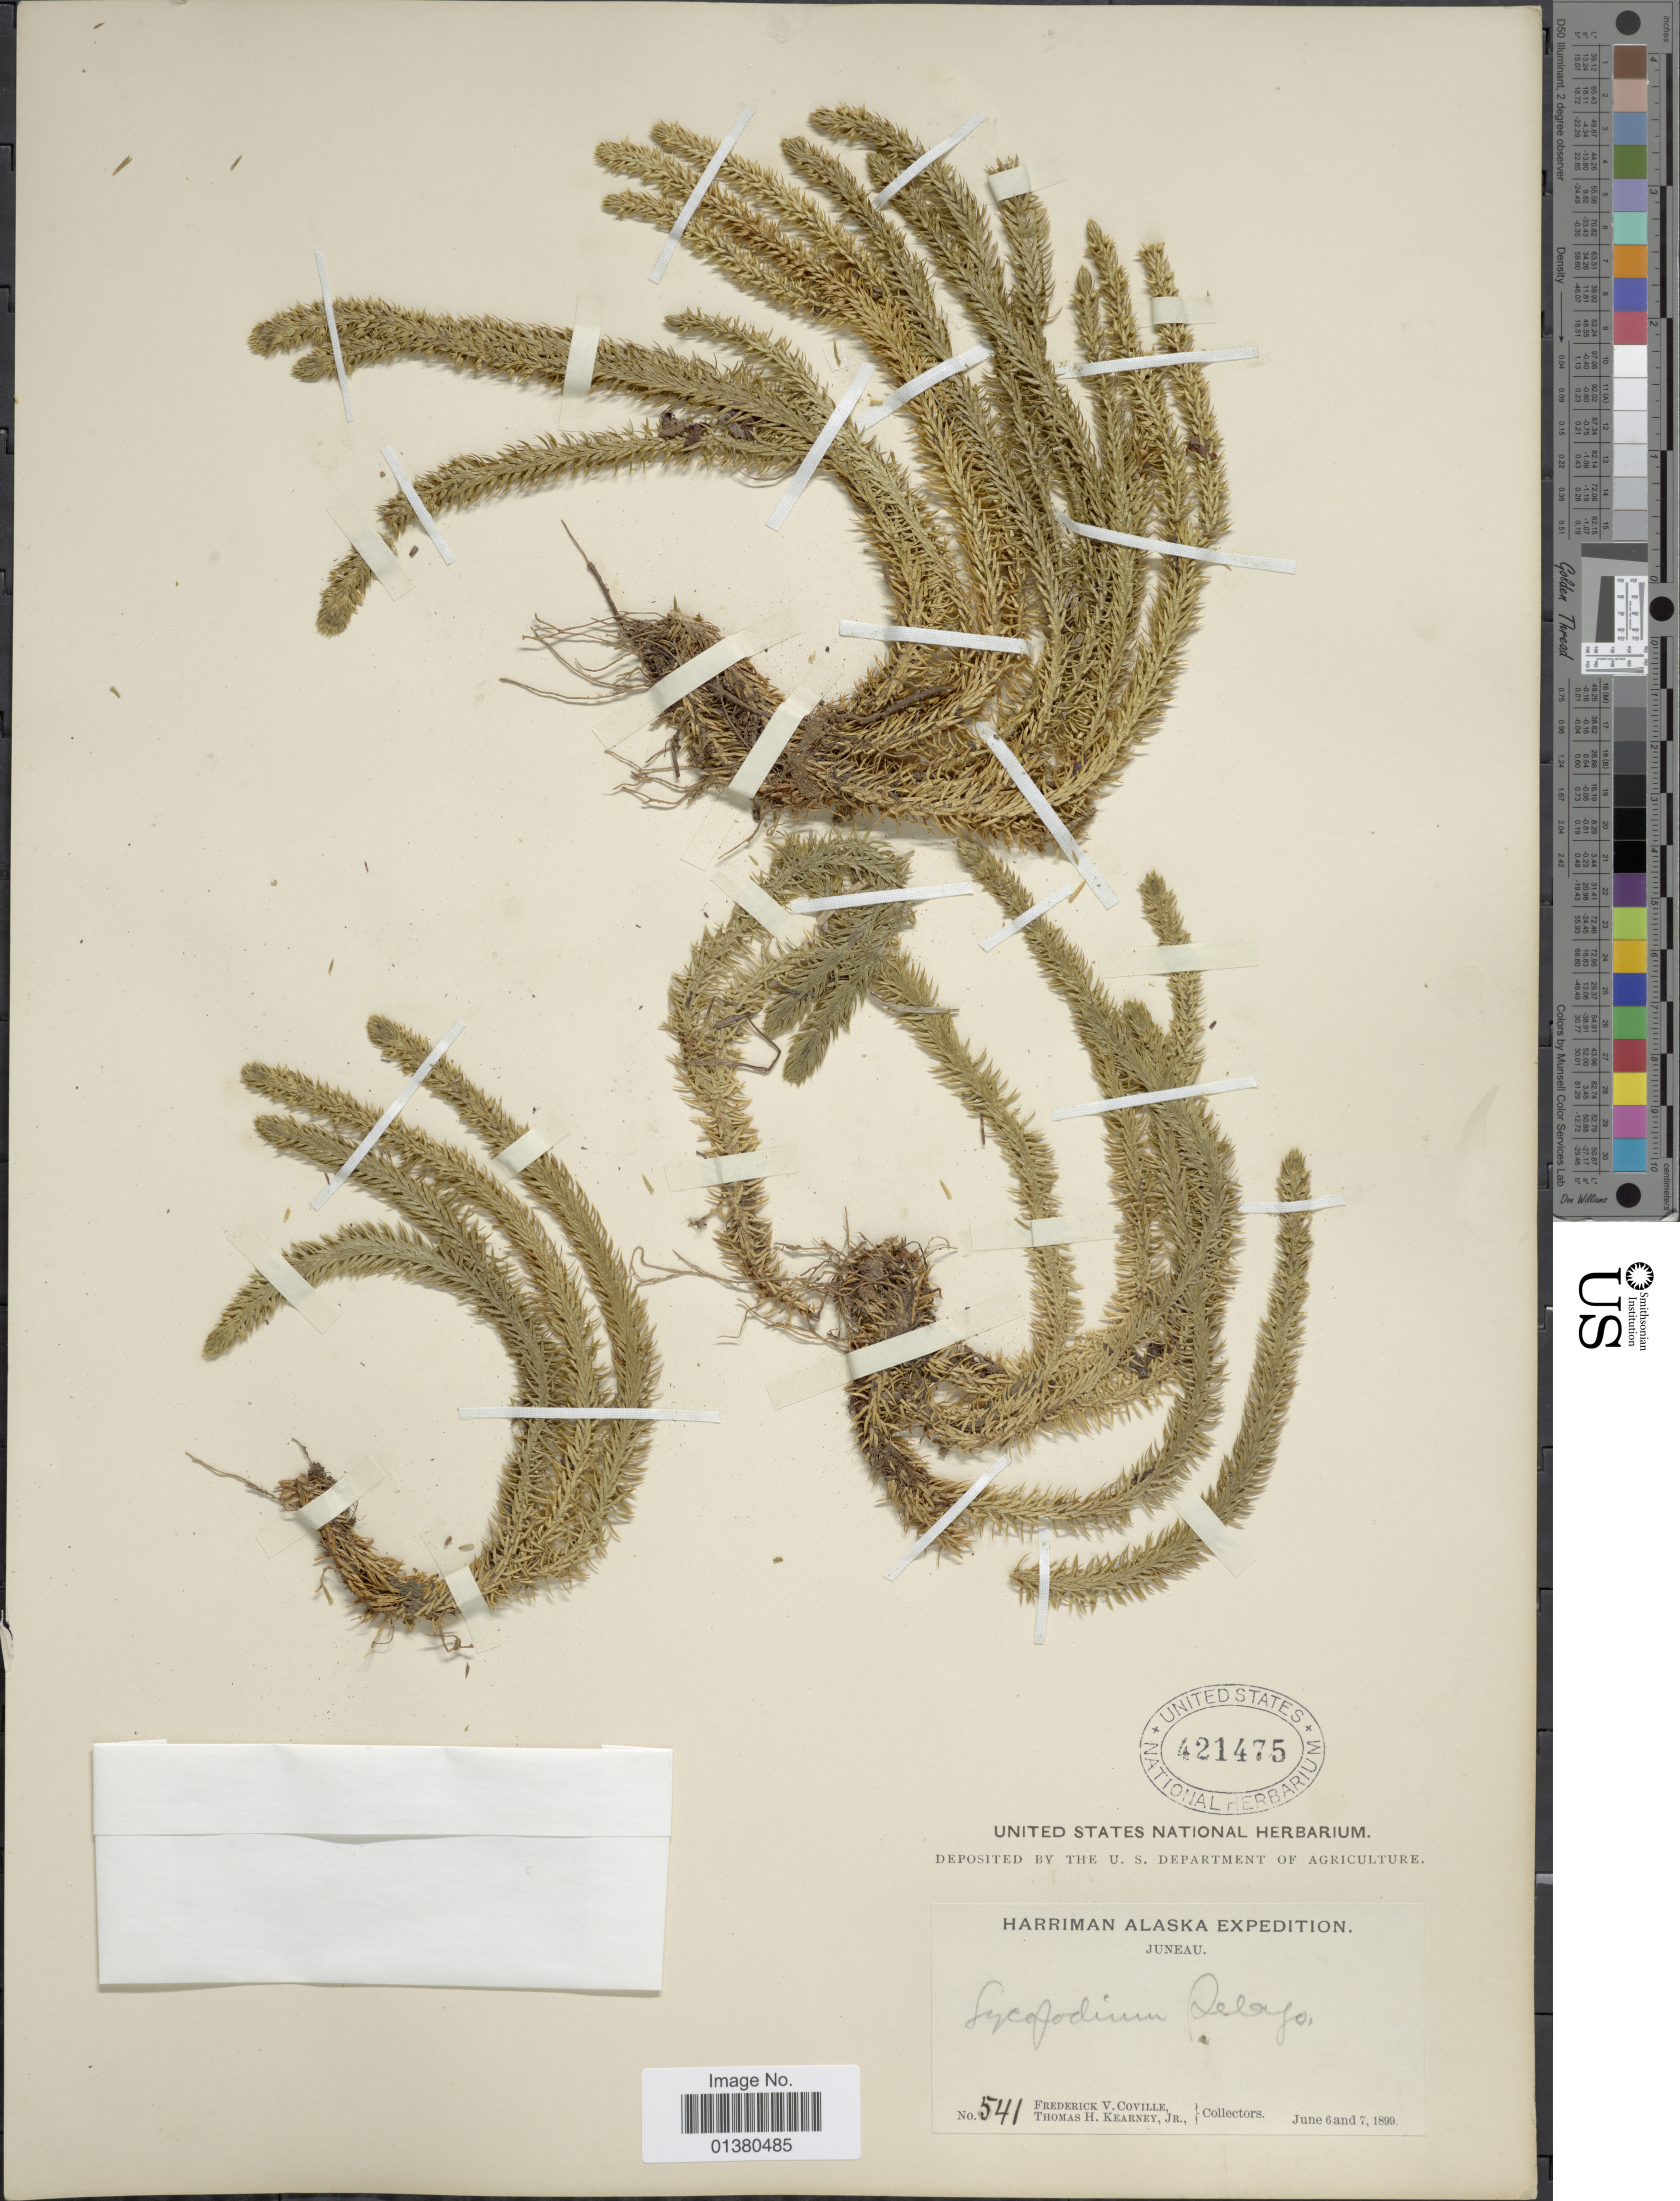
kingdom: Plantae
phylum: Tracheophyta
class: Lycopodiopsida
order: Lycopodiales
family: Lycopodiaceae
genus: Huperzia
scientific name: Huperzia selago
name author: (L.) Bernh. ex Schrank & Mart.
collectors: F. V. Coville & T. H. Kearney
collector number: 541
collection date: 1899-06-06/1899-06-07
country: United States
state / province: Alaska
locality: Juneau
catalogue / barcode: US 421475